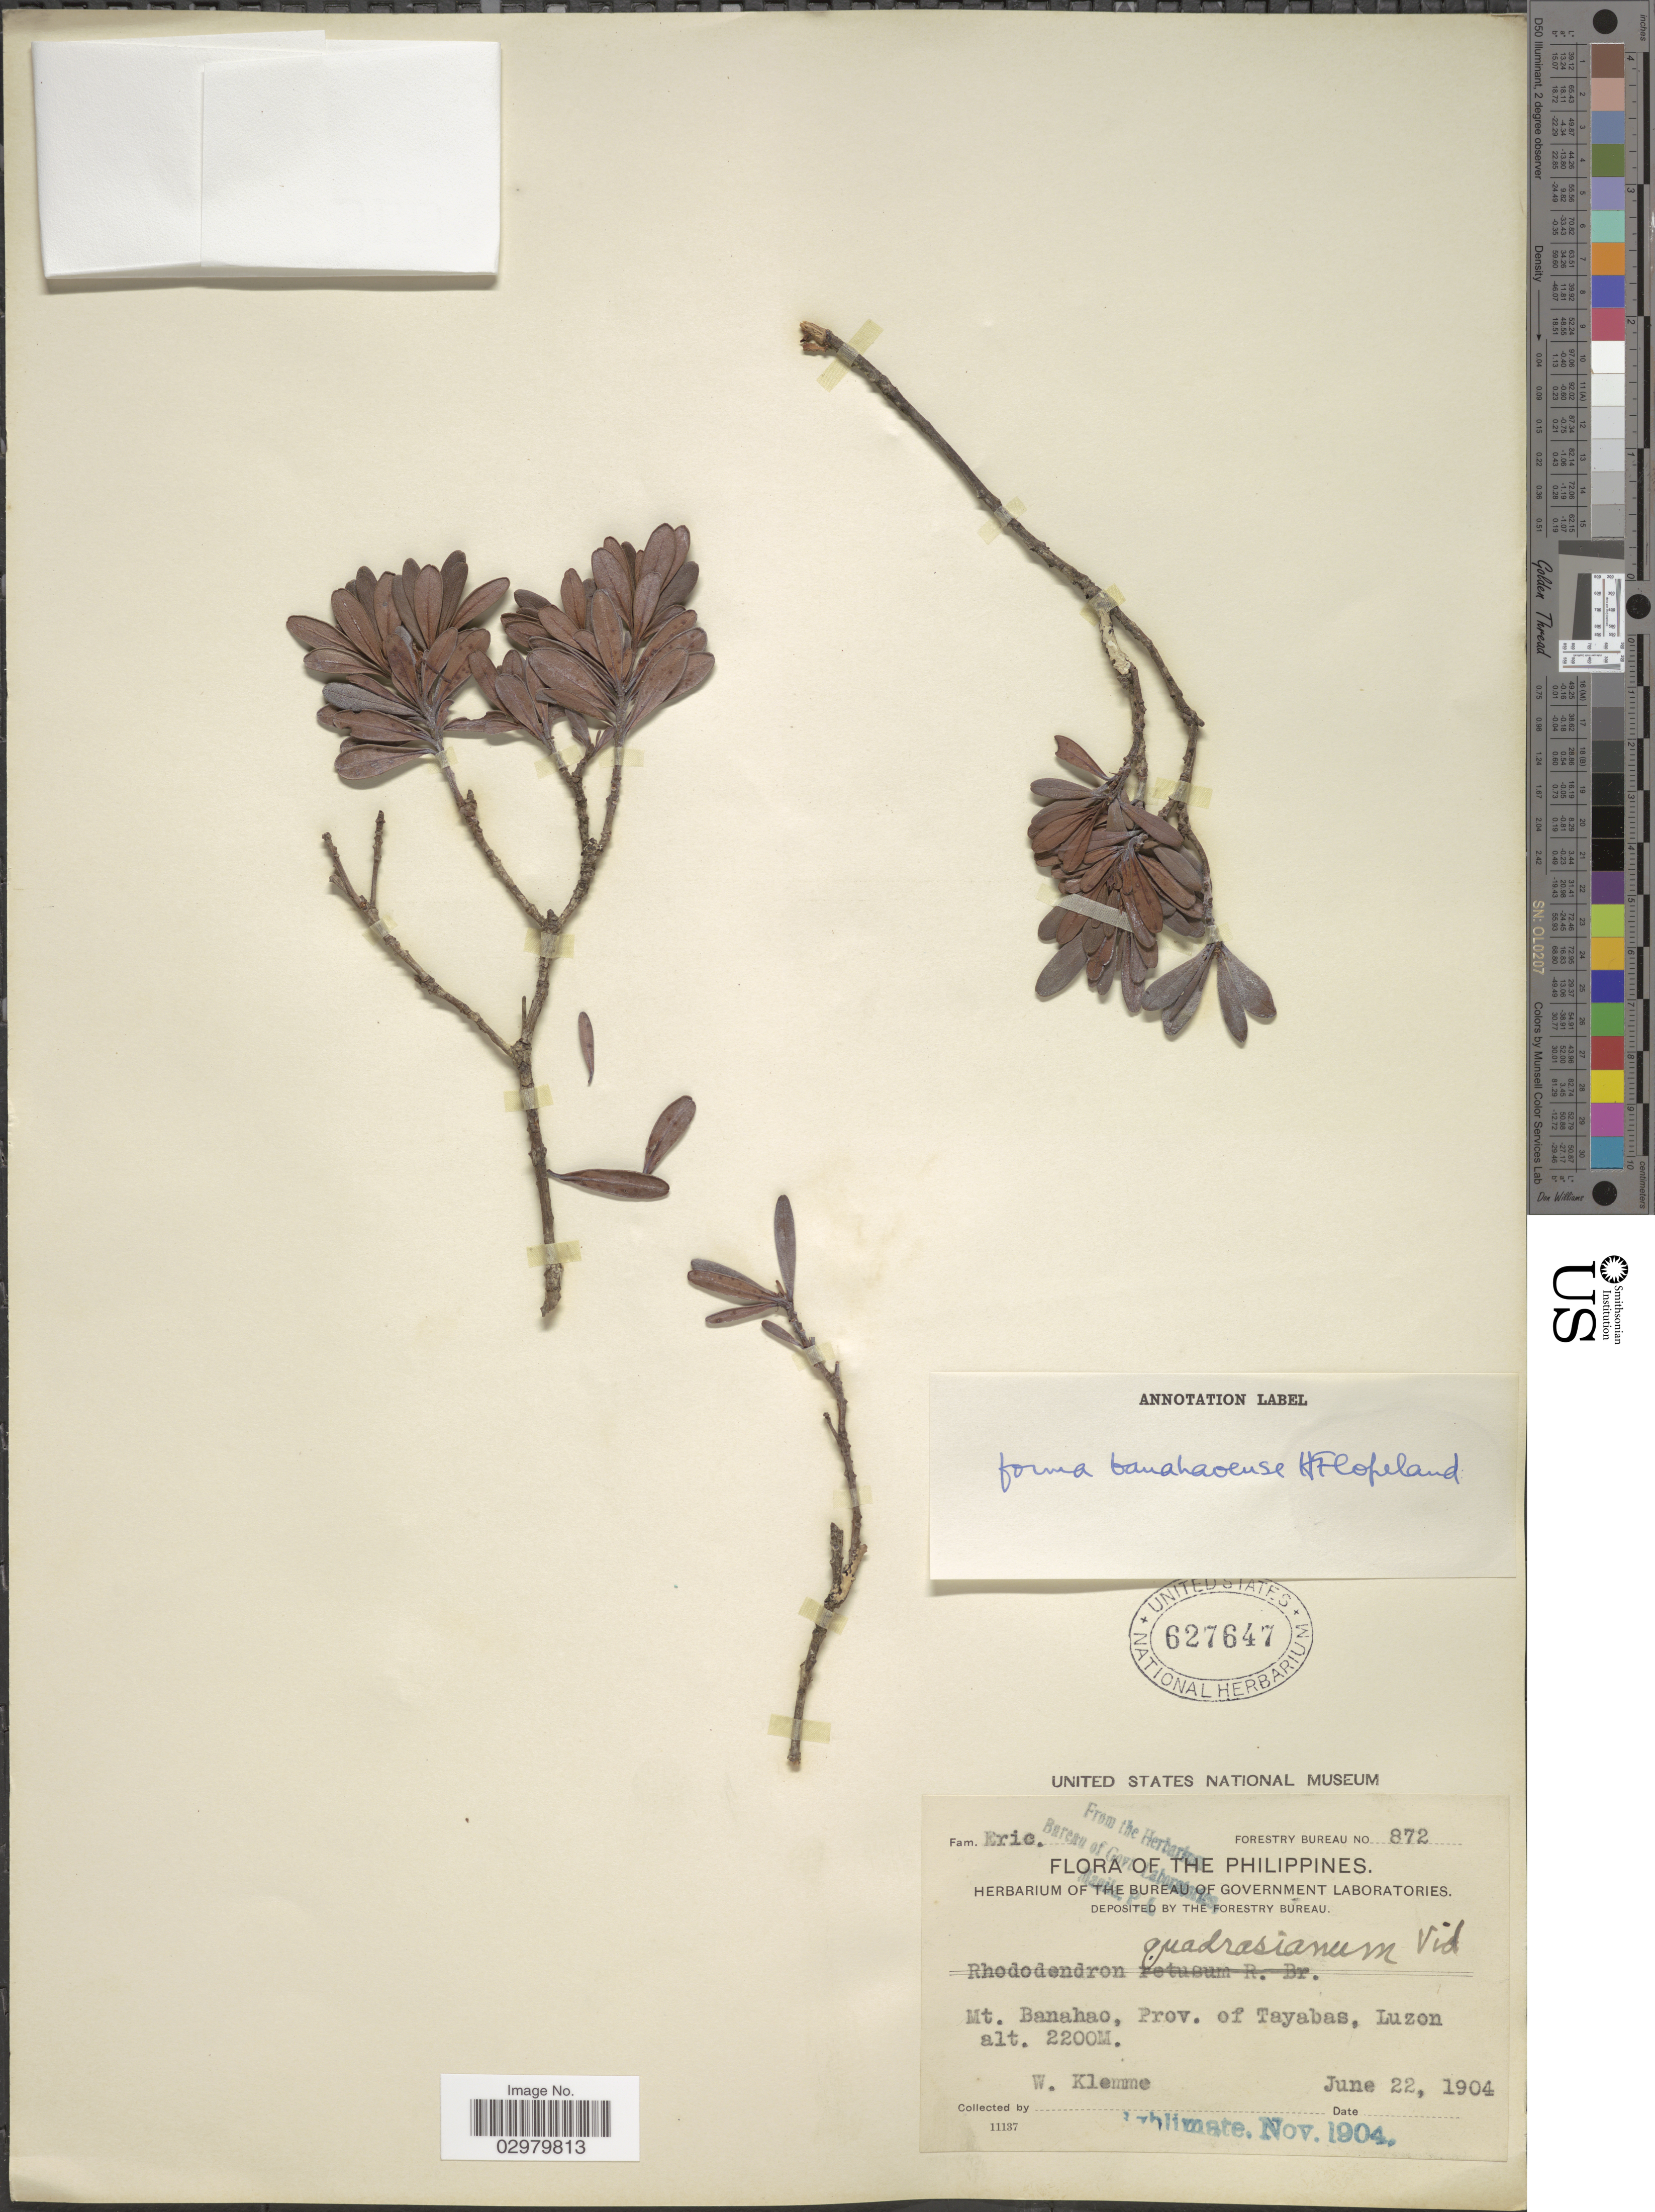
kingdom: Plantae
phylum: Tracheophyta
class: Magnoliopsida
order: Ericales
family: Ericaceae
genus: Rhododendron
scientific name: Rhododendron quadrasianum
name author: Vidal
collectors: W. Klemme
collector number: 872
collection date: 1904-06-22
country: Philippines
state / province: Calabarzon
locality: Mt. Banahao, Prov. of Tayabas, Luzon.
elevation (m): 2200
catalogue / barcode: US 627647